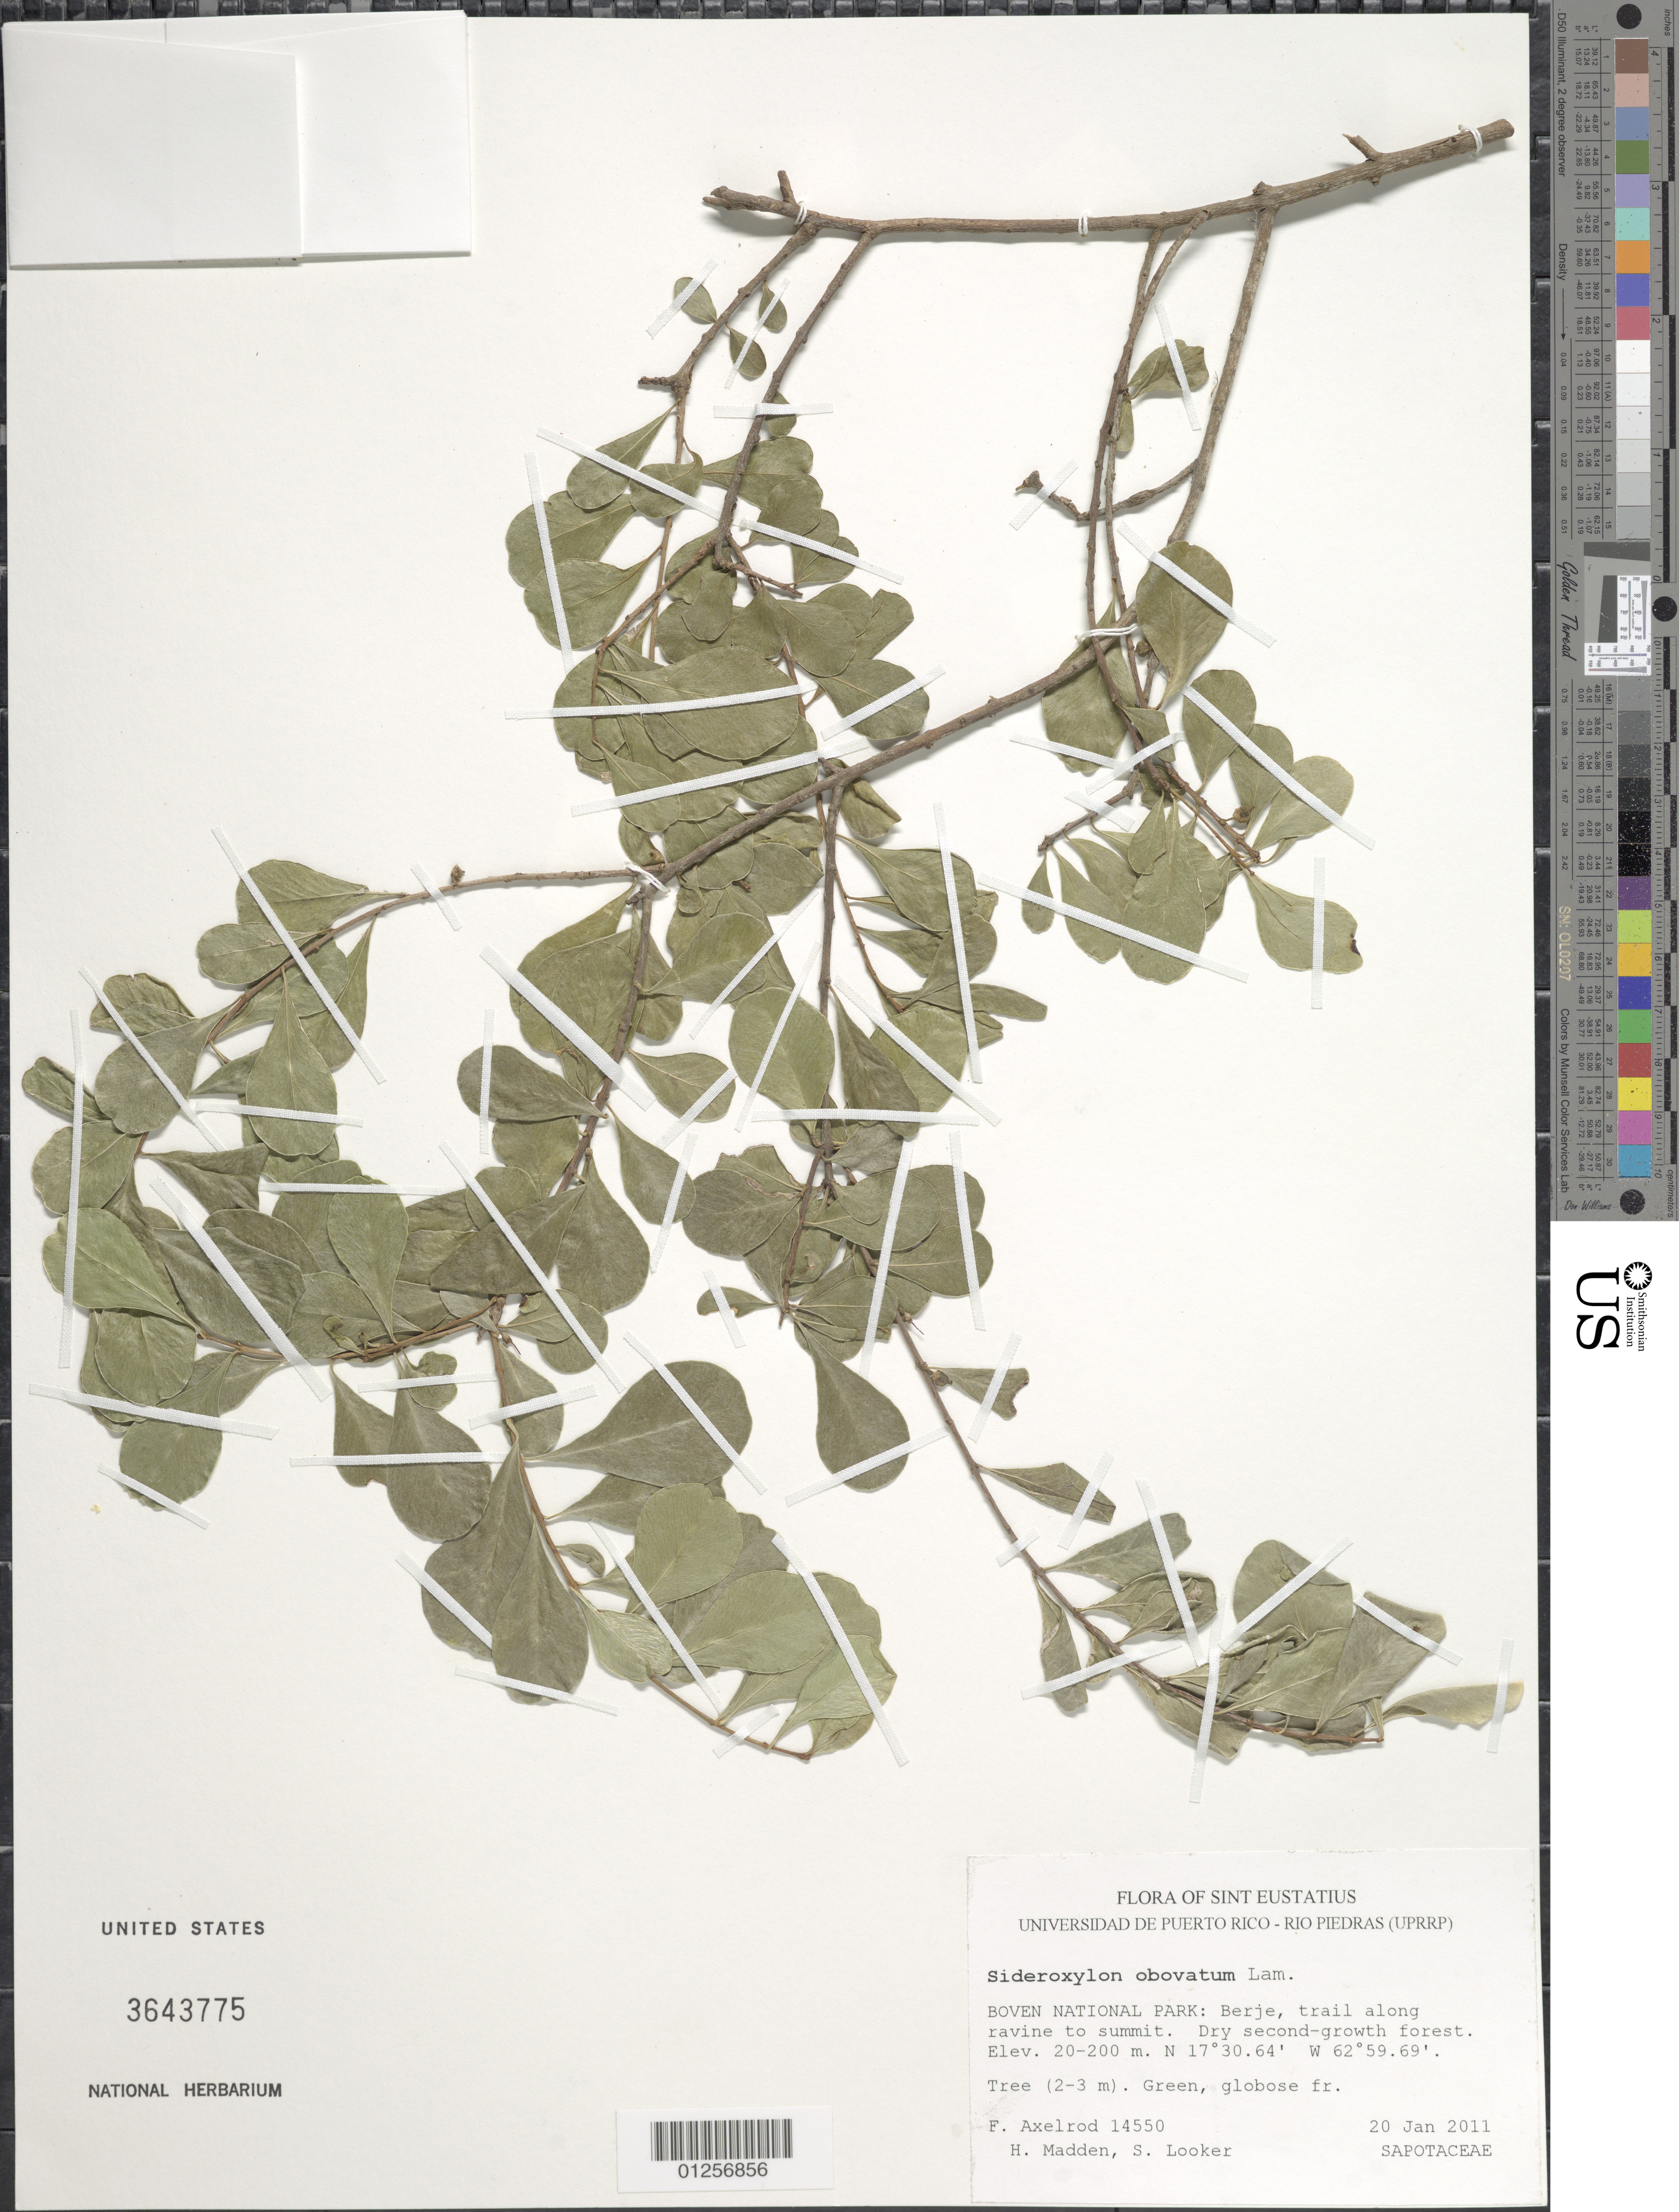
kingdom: Plantae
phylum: Tracheophyta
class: Magnoliopsida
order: Ericales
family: Sapotaceae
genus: Sideroxylon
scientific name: Sideroxylon obovatum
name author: Lam.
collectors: F. S. Axelrod, H. Madden & S. Looker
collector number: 14550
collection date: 2011-01-20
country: Netherlands Antilles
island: Sint Eustatius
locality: Boven National Park, Berje, trail along ravine to summit.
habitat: Dry sceond-growth forest.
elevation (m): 20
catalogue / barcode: US 3643775